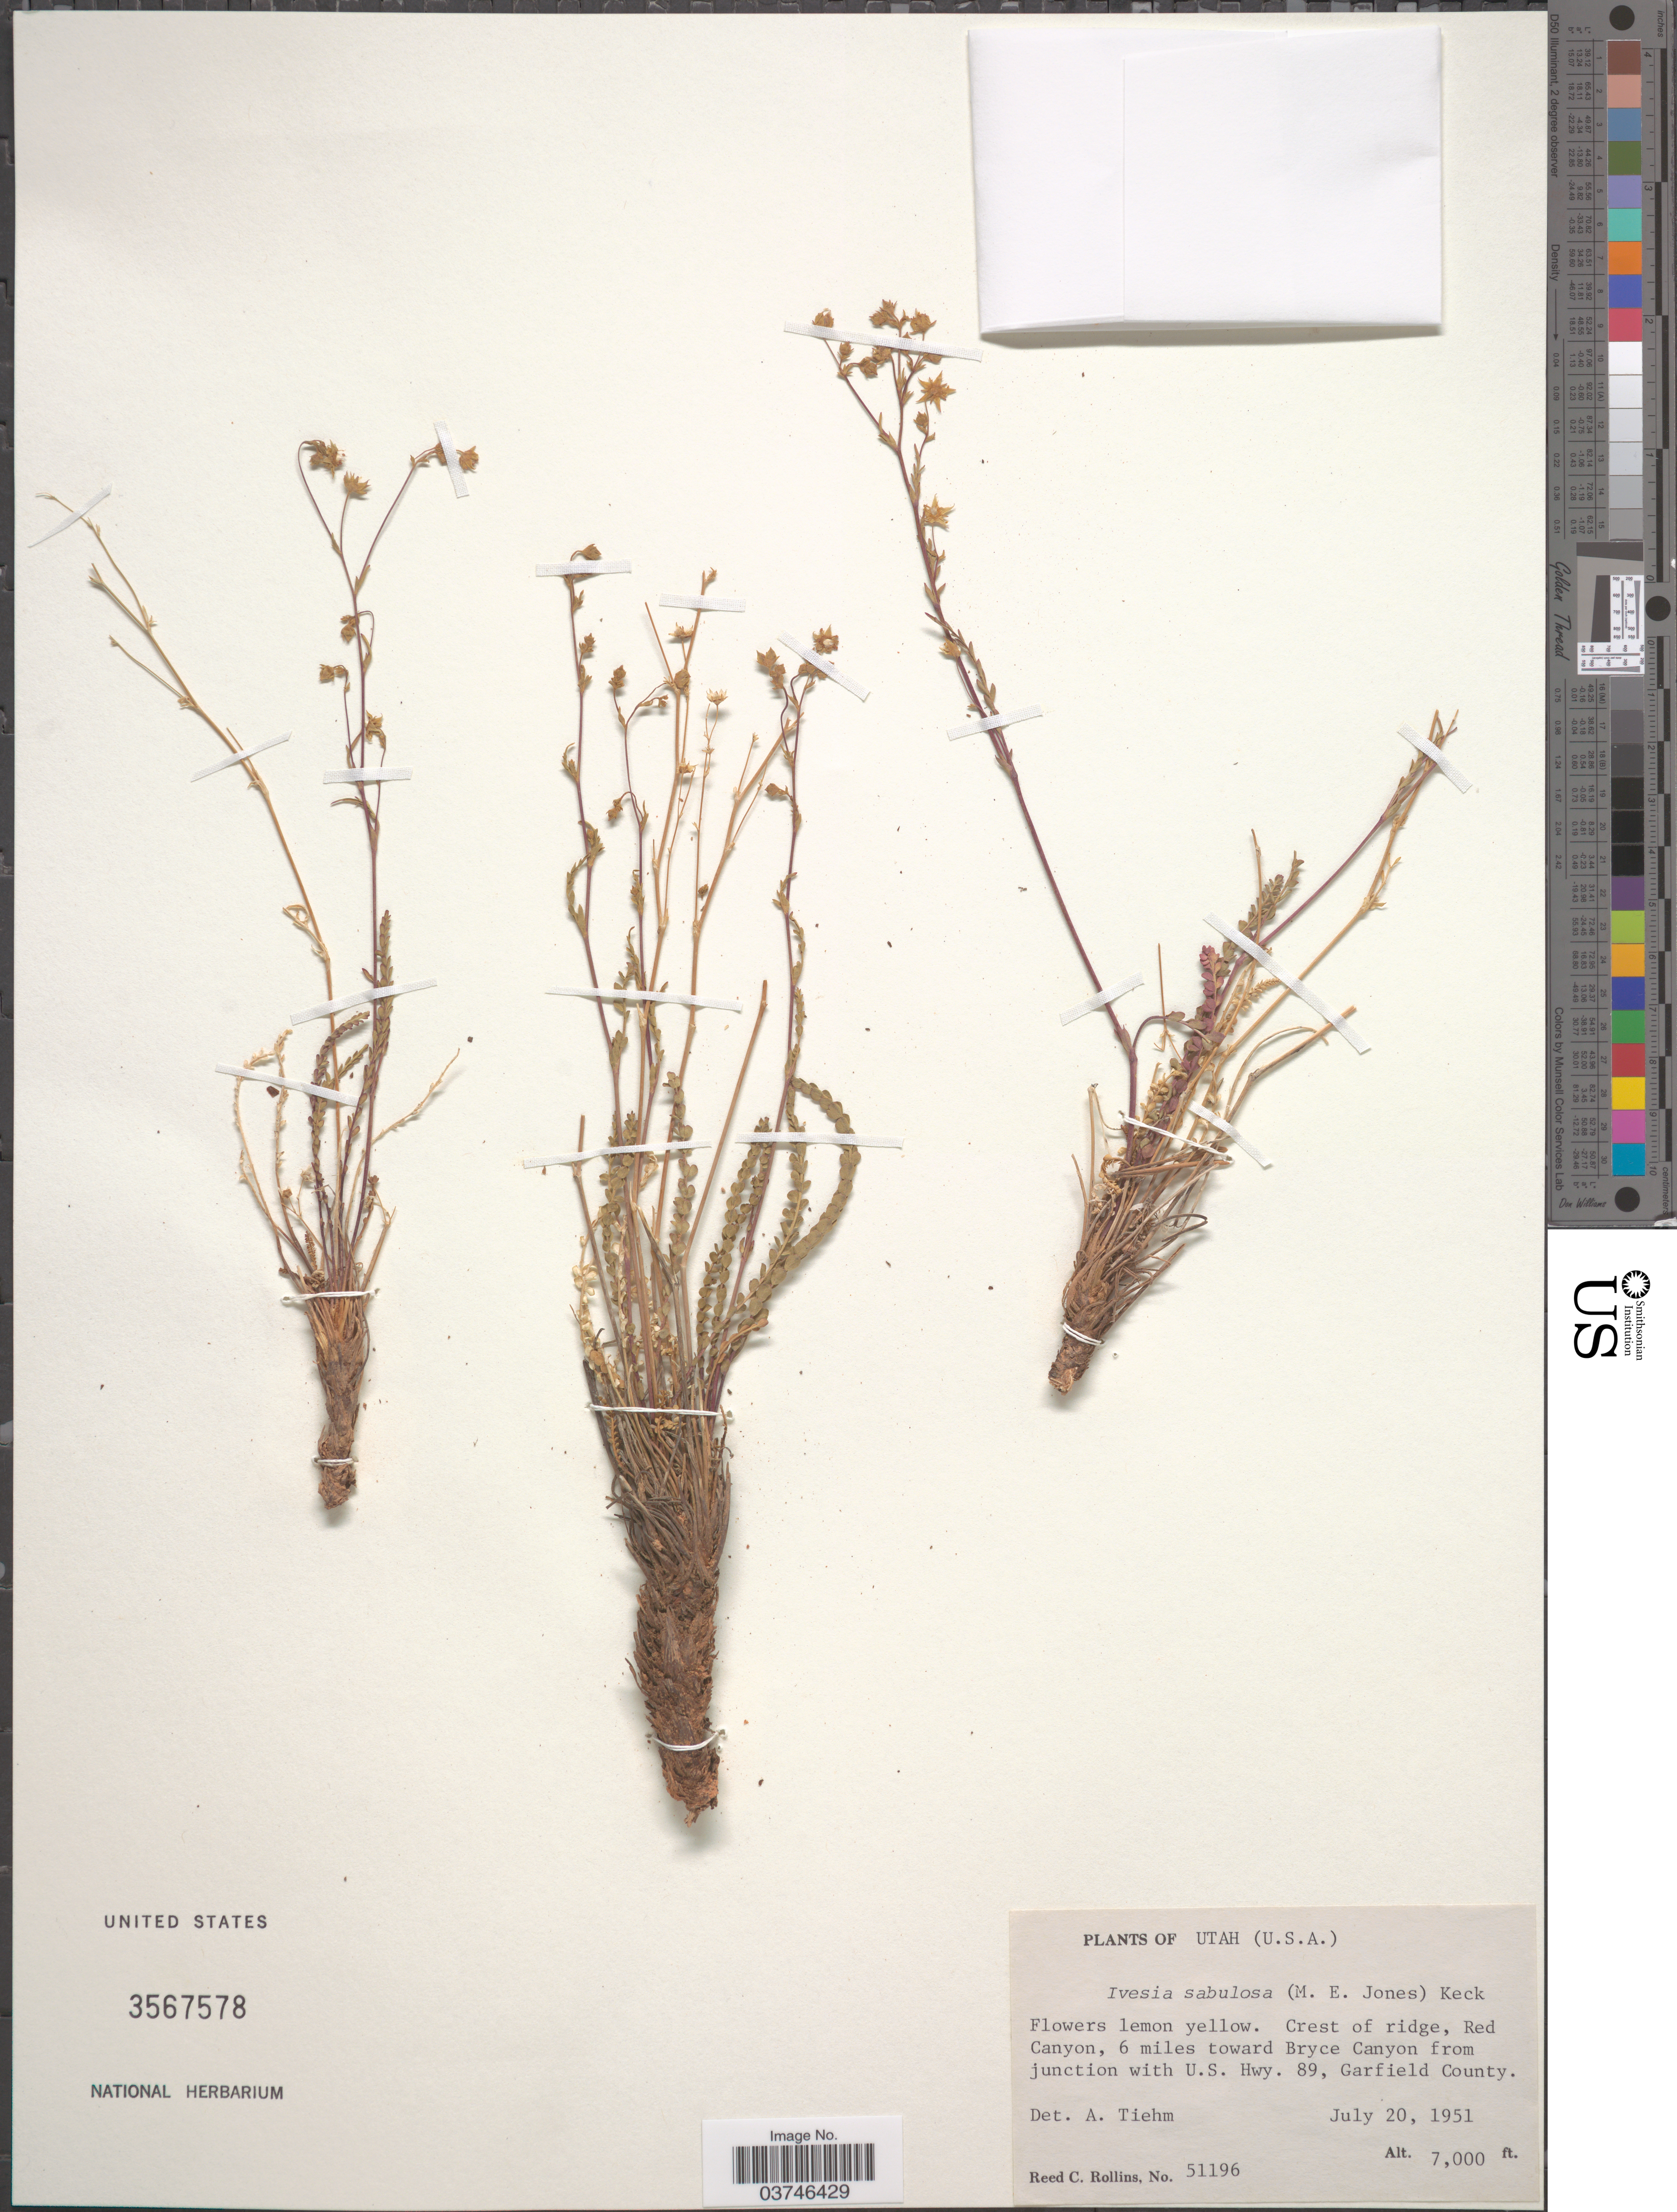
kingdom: Plantae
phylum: Tracheophyta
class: Magnoliopsida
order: Rosales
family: Rosaceae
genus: Potentilla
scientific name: Potentilla sabulosa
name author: M.E. Jones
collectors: R. C. Rollins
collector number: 51196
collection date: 1951-07-20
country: United States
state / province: Utah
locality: Crest of ridge, Red Canyon, 6 miles toward Bryce Canyon from junction with U.S. Hwy. 89, Garfield County.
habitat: crest of ridge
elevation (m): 2134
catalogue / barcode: US 3567578